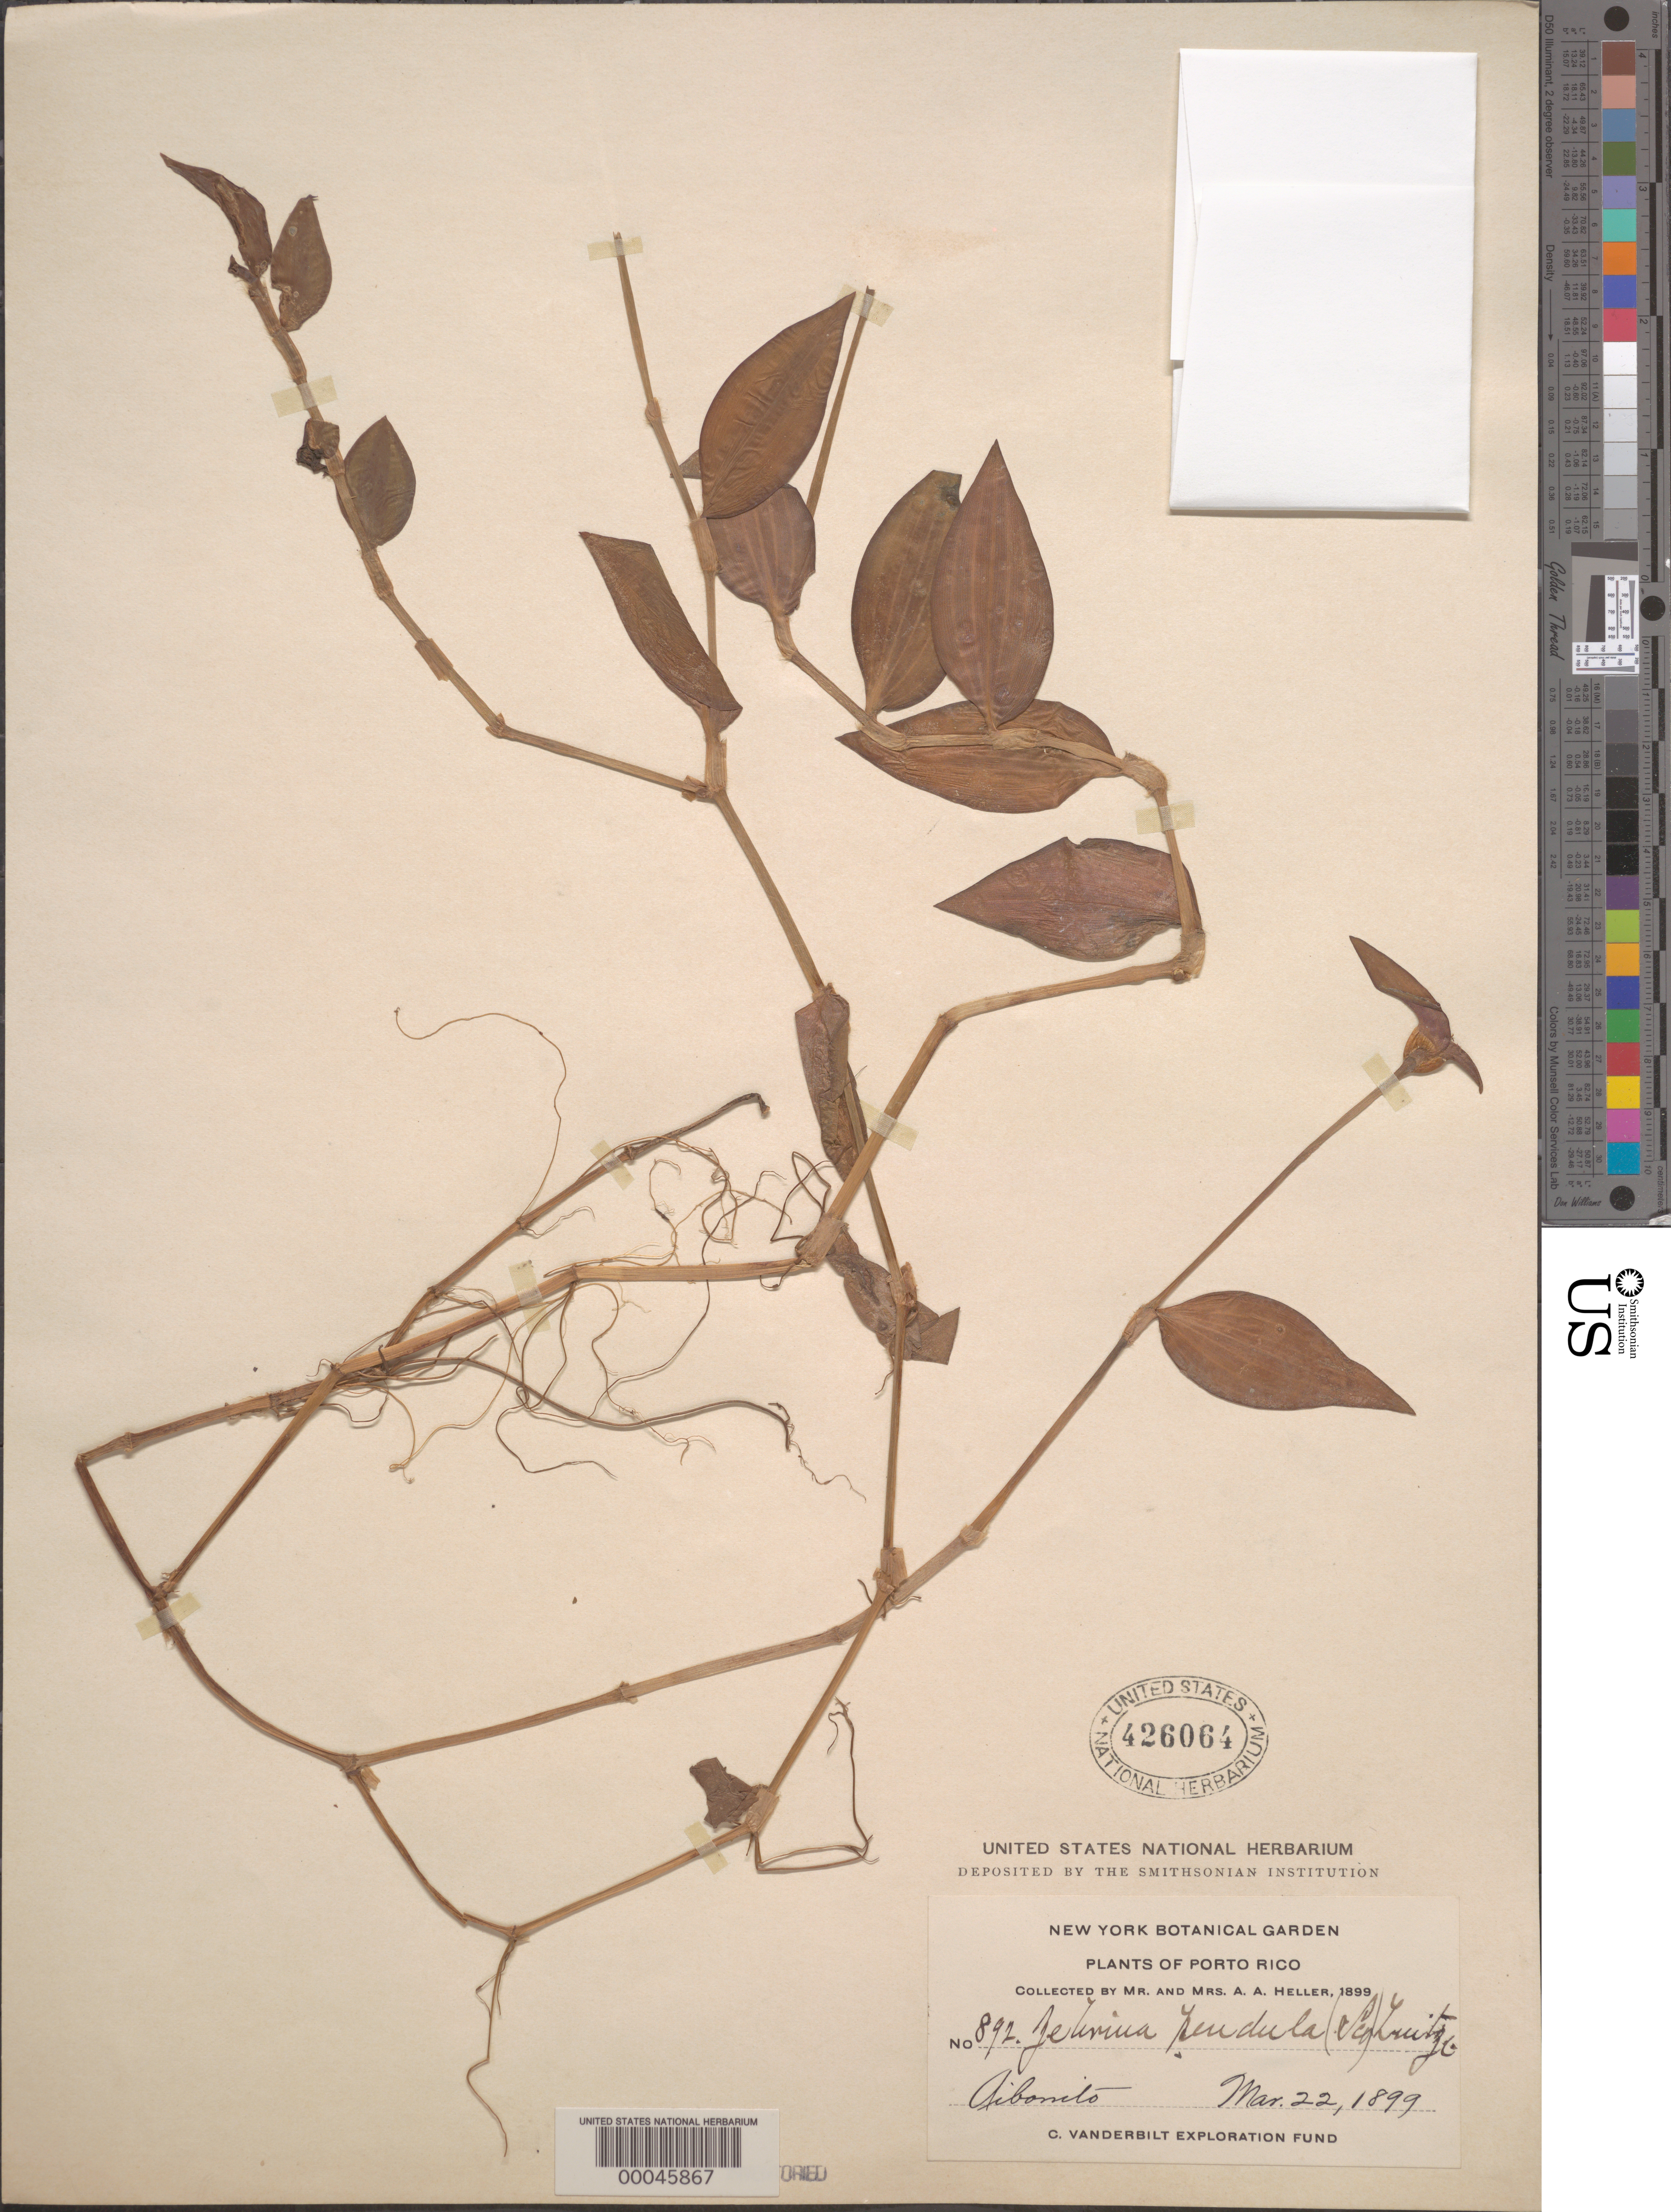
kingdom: Plantae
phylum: Tracheophyta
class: Liliopsida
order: Commelinales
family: Commelinaceae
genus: Tradescantia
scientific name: Tradescantia zebrina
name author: Bosse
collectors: A. A. Heller & E. G. Heller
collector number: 892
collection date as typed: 22 Mar 1899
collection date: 1899-03-22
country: Puerto Rico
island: Greater Antilles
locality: Aibonito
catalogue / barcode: US 426064